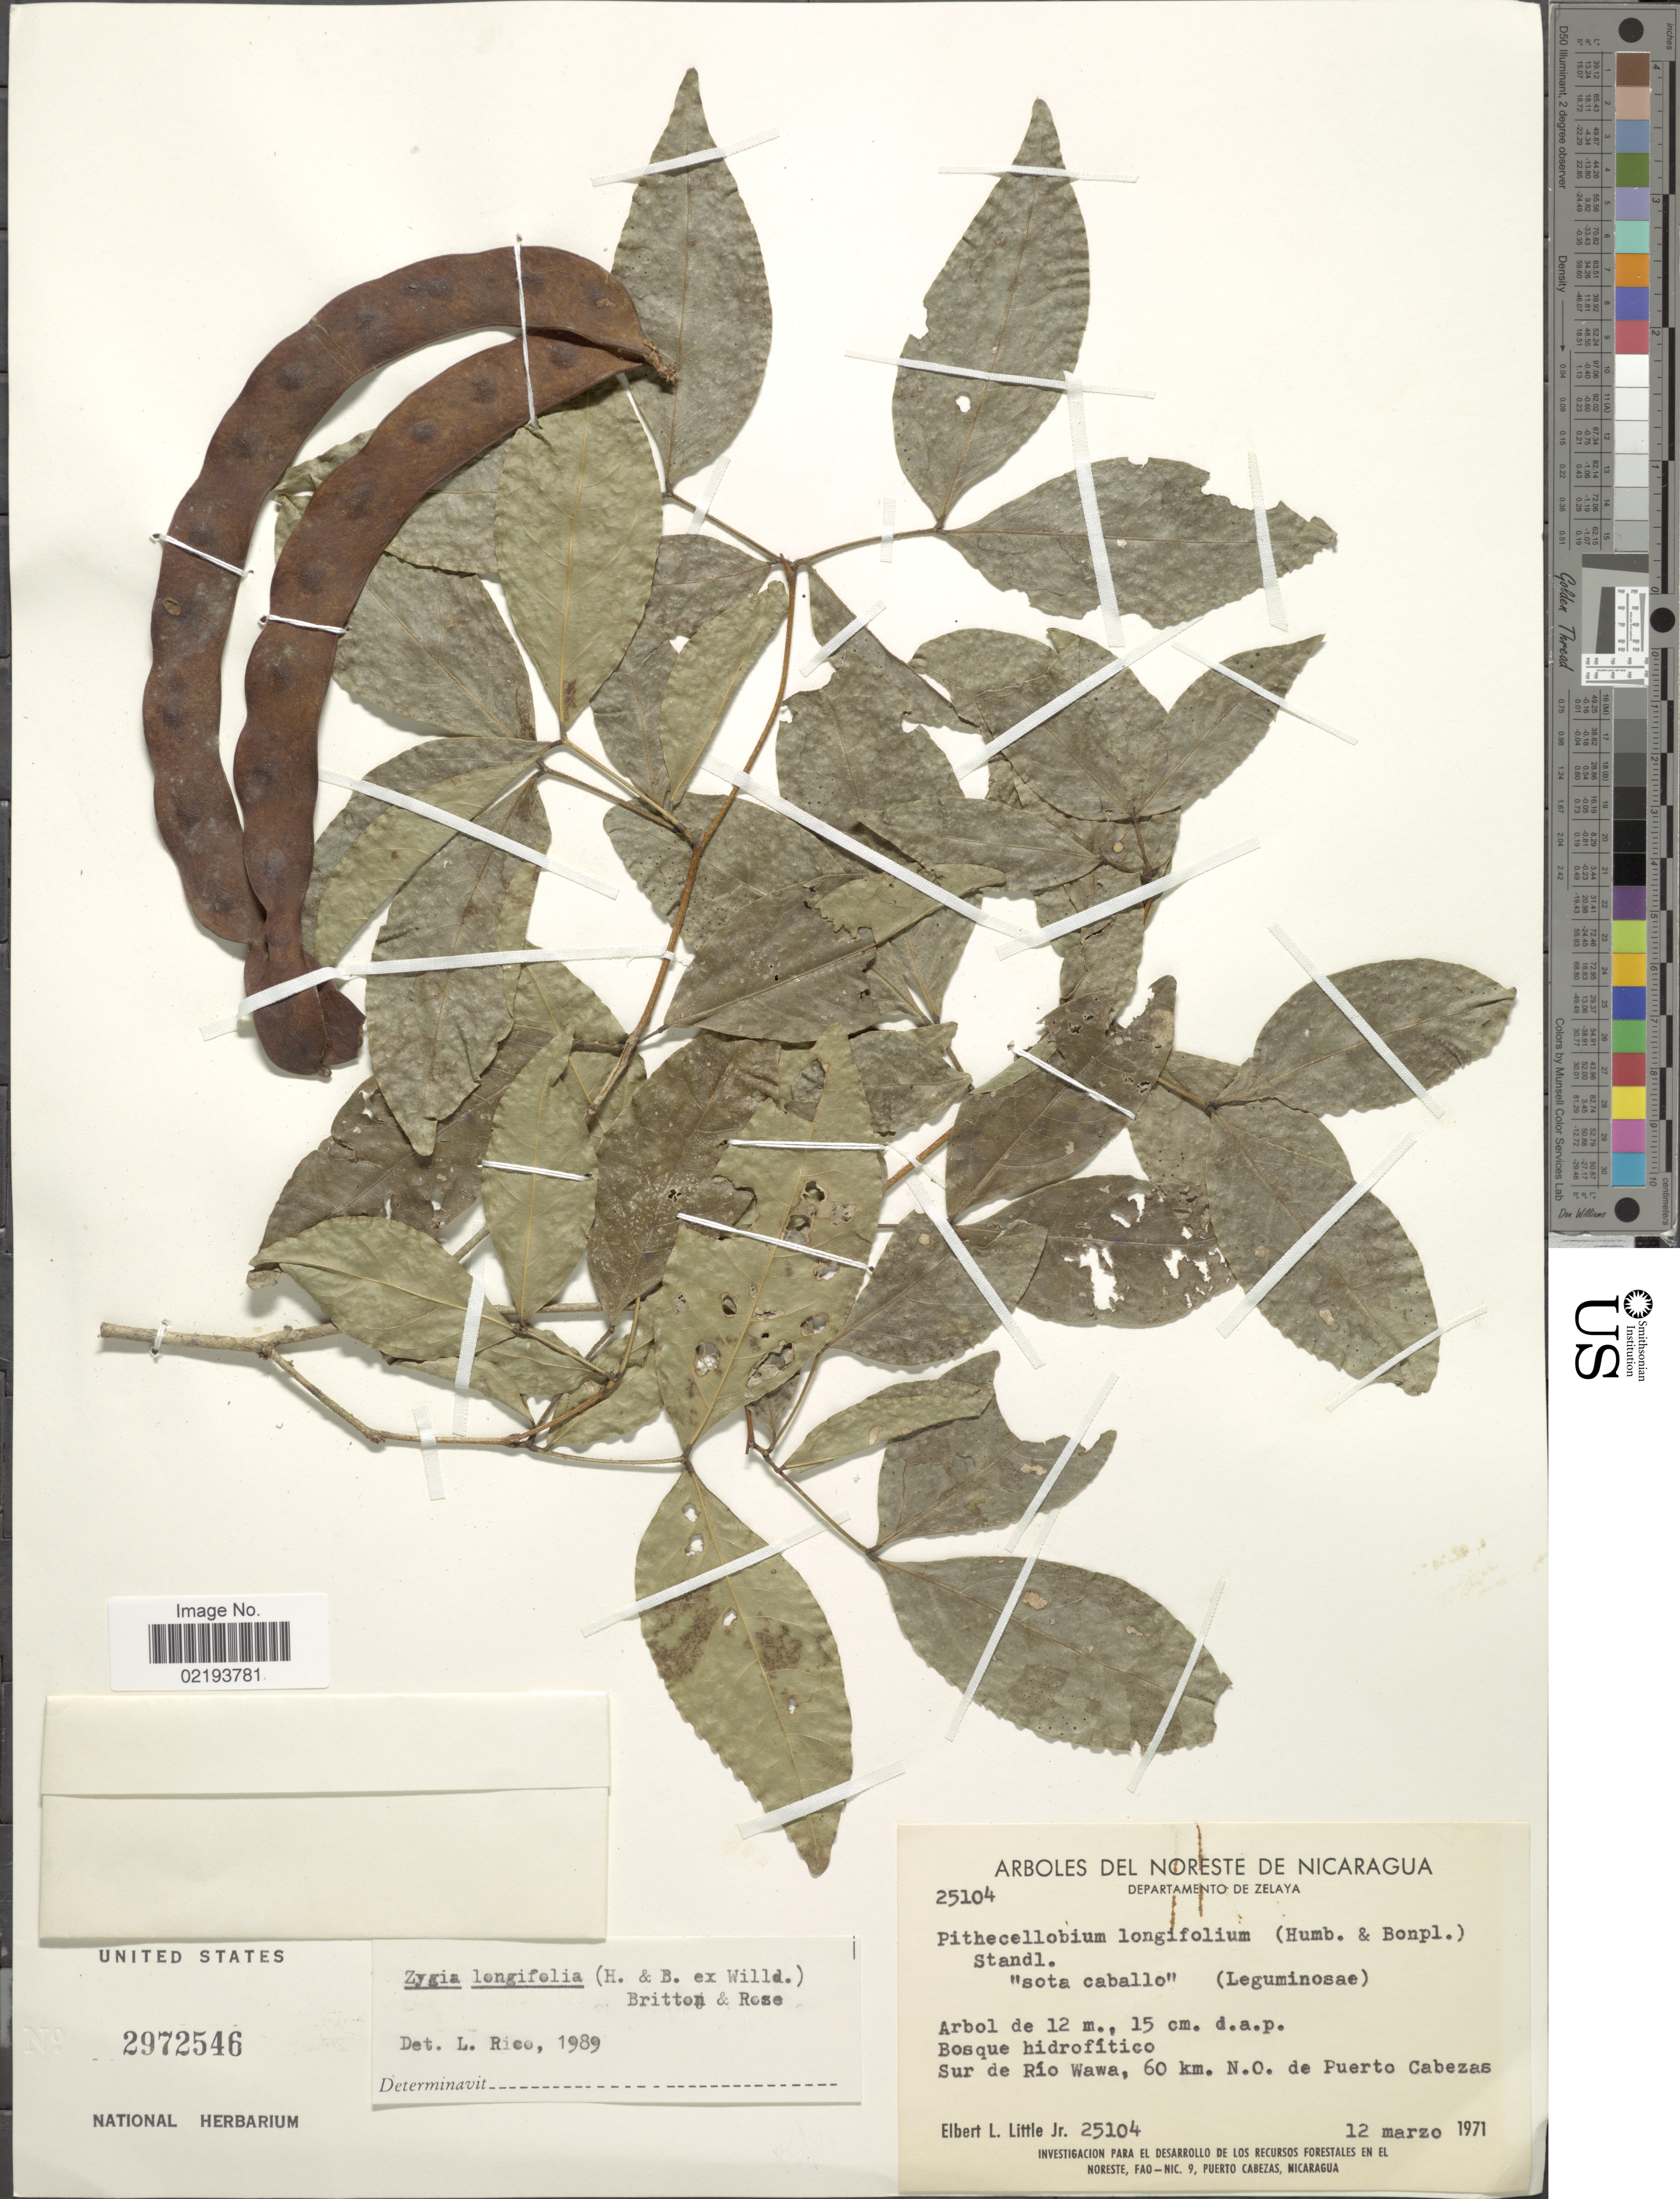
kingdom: Plantae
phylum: Tracheophyta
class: Magnoliopsida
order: Fabales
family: Fabaceae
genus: Zygia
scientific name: Zygia longifolia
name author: (Willd.) Britton & Rose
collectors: E. L. Little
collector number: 25104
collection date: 1971-03-12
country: Nicaragua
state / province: Atlantico Norte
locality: Arboles del Noreste de Nicaragua, Departamento de Zelaya, Bosque hidrofítico, Sur de Río Wawa, 60 km N.O de Puerto Cabezas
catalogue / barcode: US 2972546